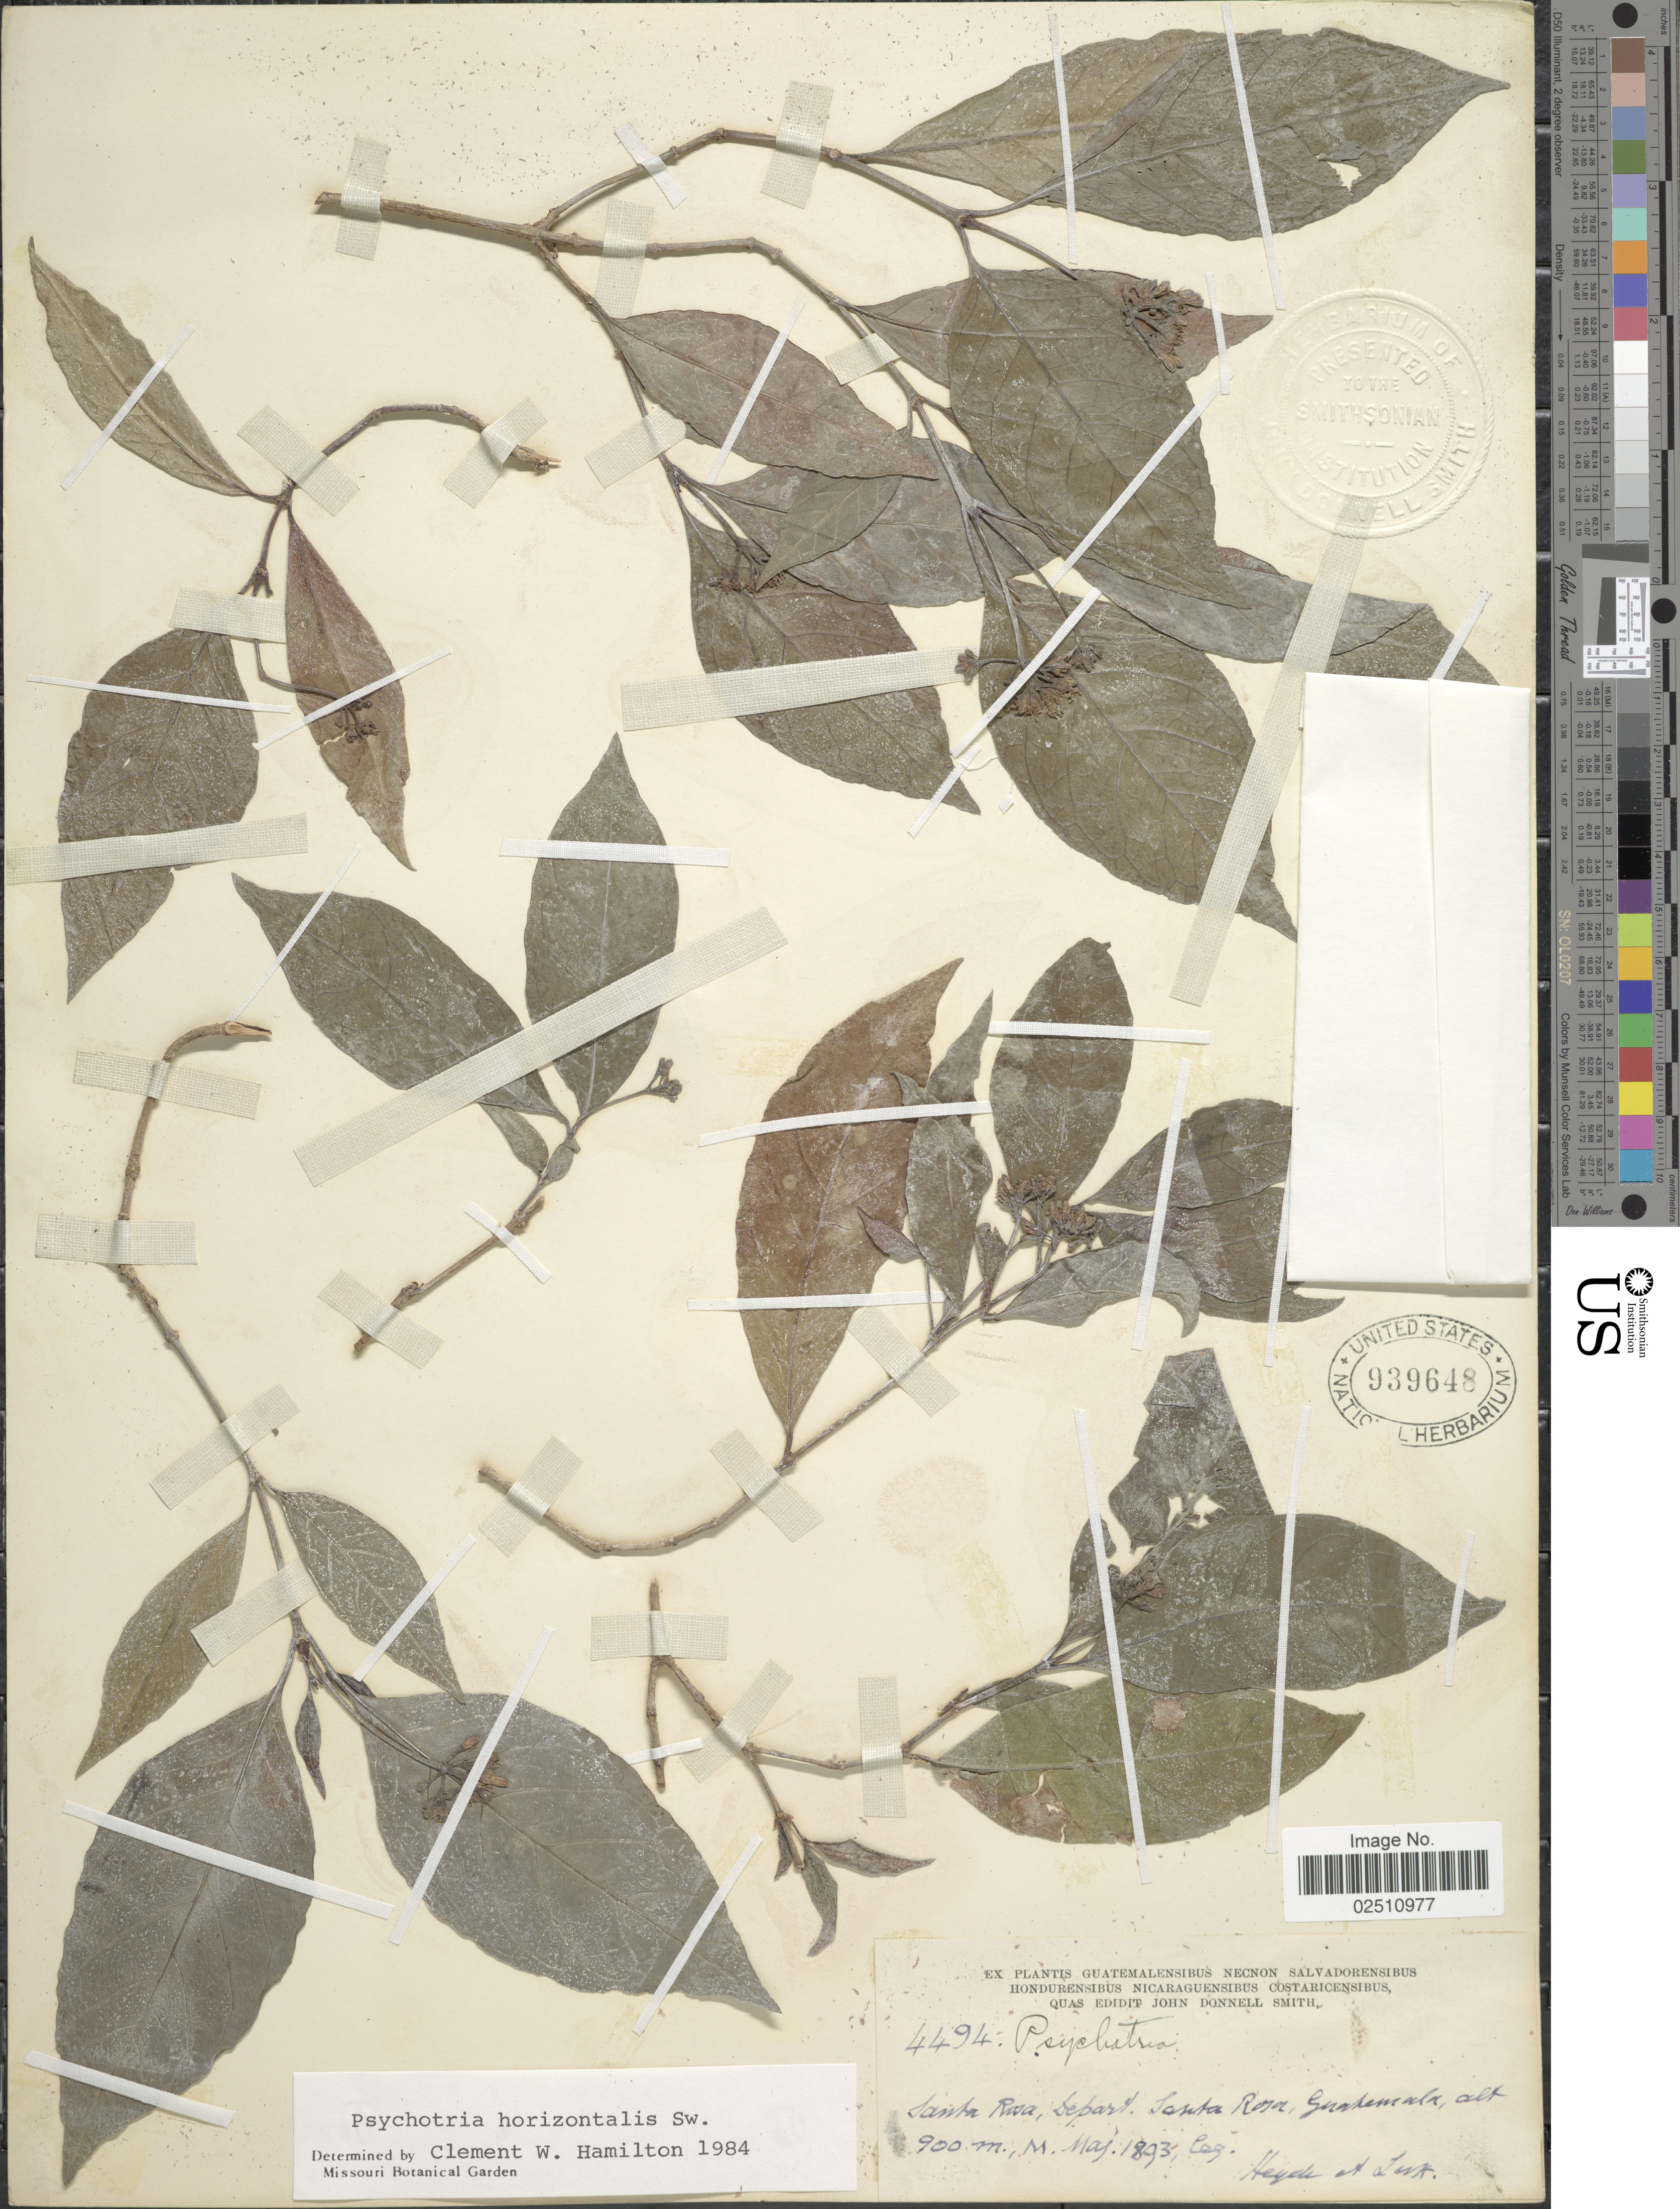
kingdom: Plantae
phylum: Tracheophyta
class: Magnoliopsida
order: Gentianales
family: Rubiaceae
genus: Psychotria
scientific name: Psychotria horizontalis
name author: Sw.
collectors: Heyde & Lux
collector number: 4494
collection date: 1893-05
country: Guatemala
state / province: Santa Rosa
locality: Santa Rosa, Depart. Santa Rosa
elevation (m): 900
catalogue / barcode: US 939648